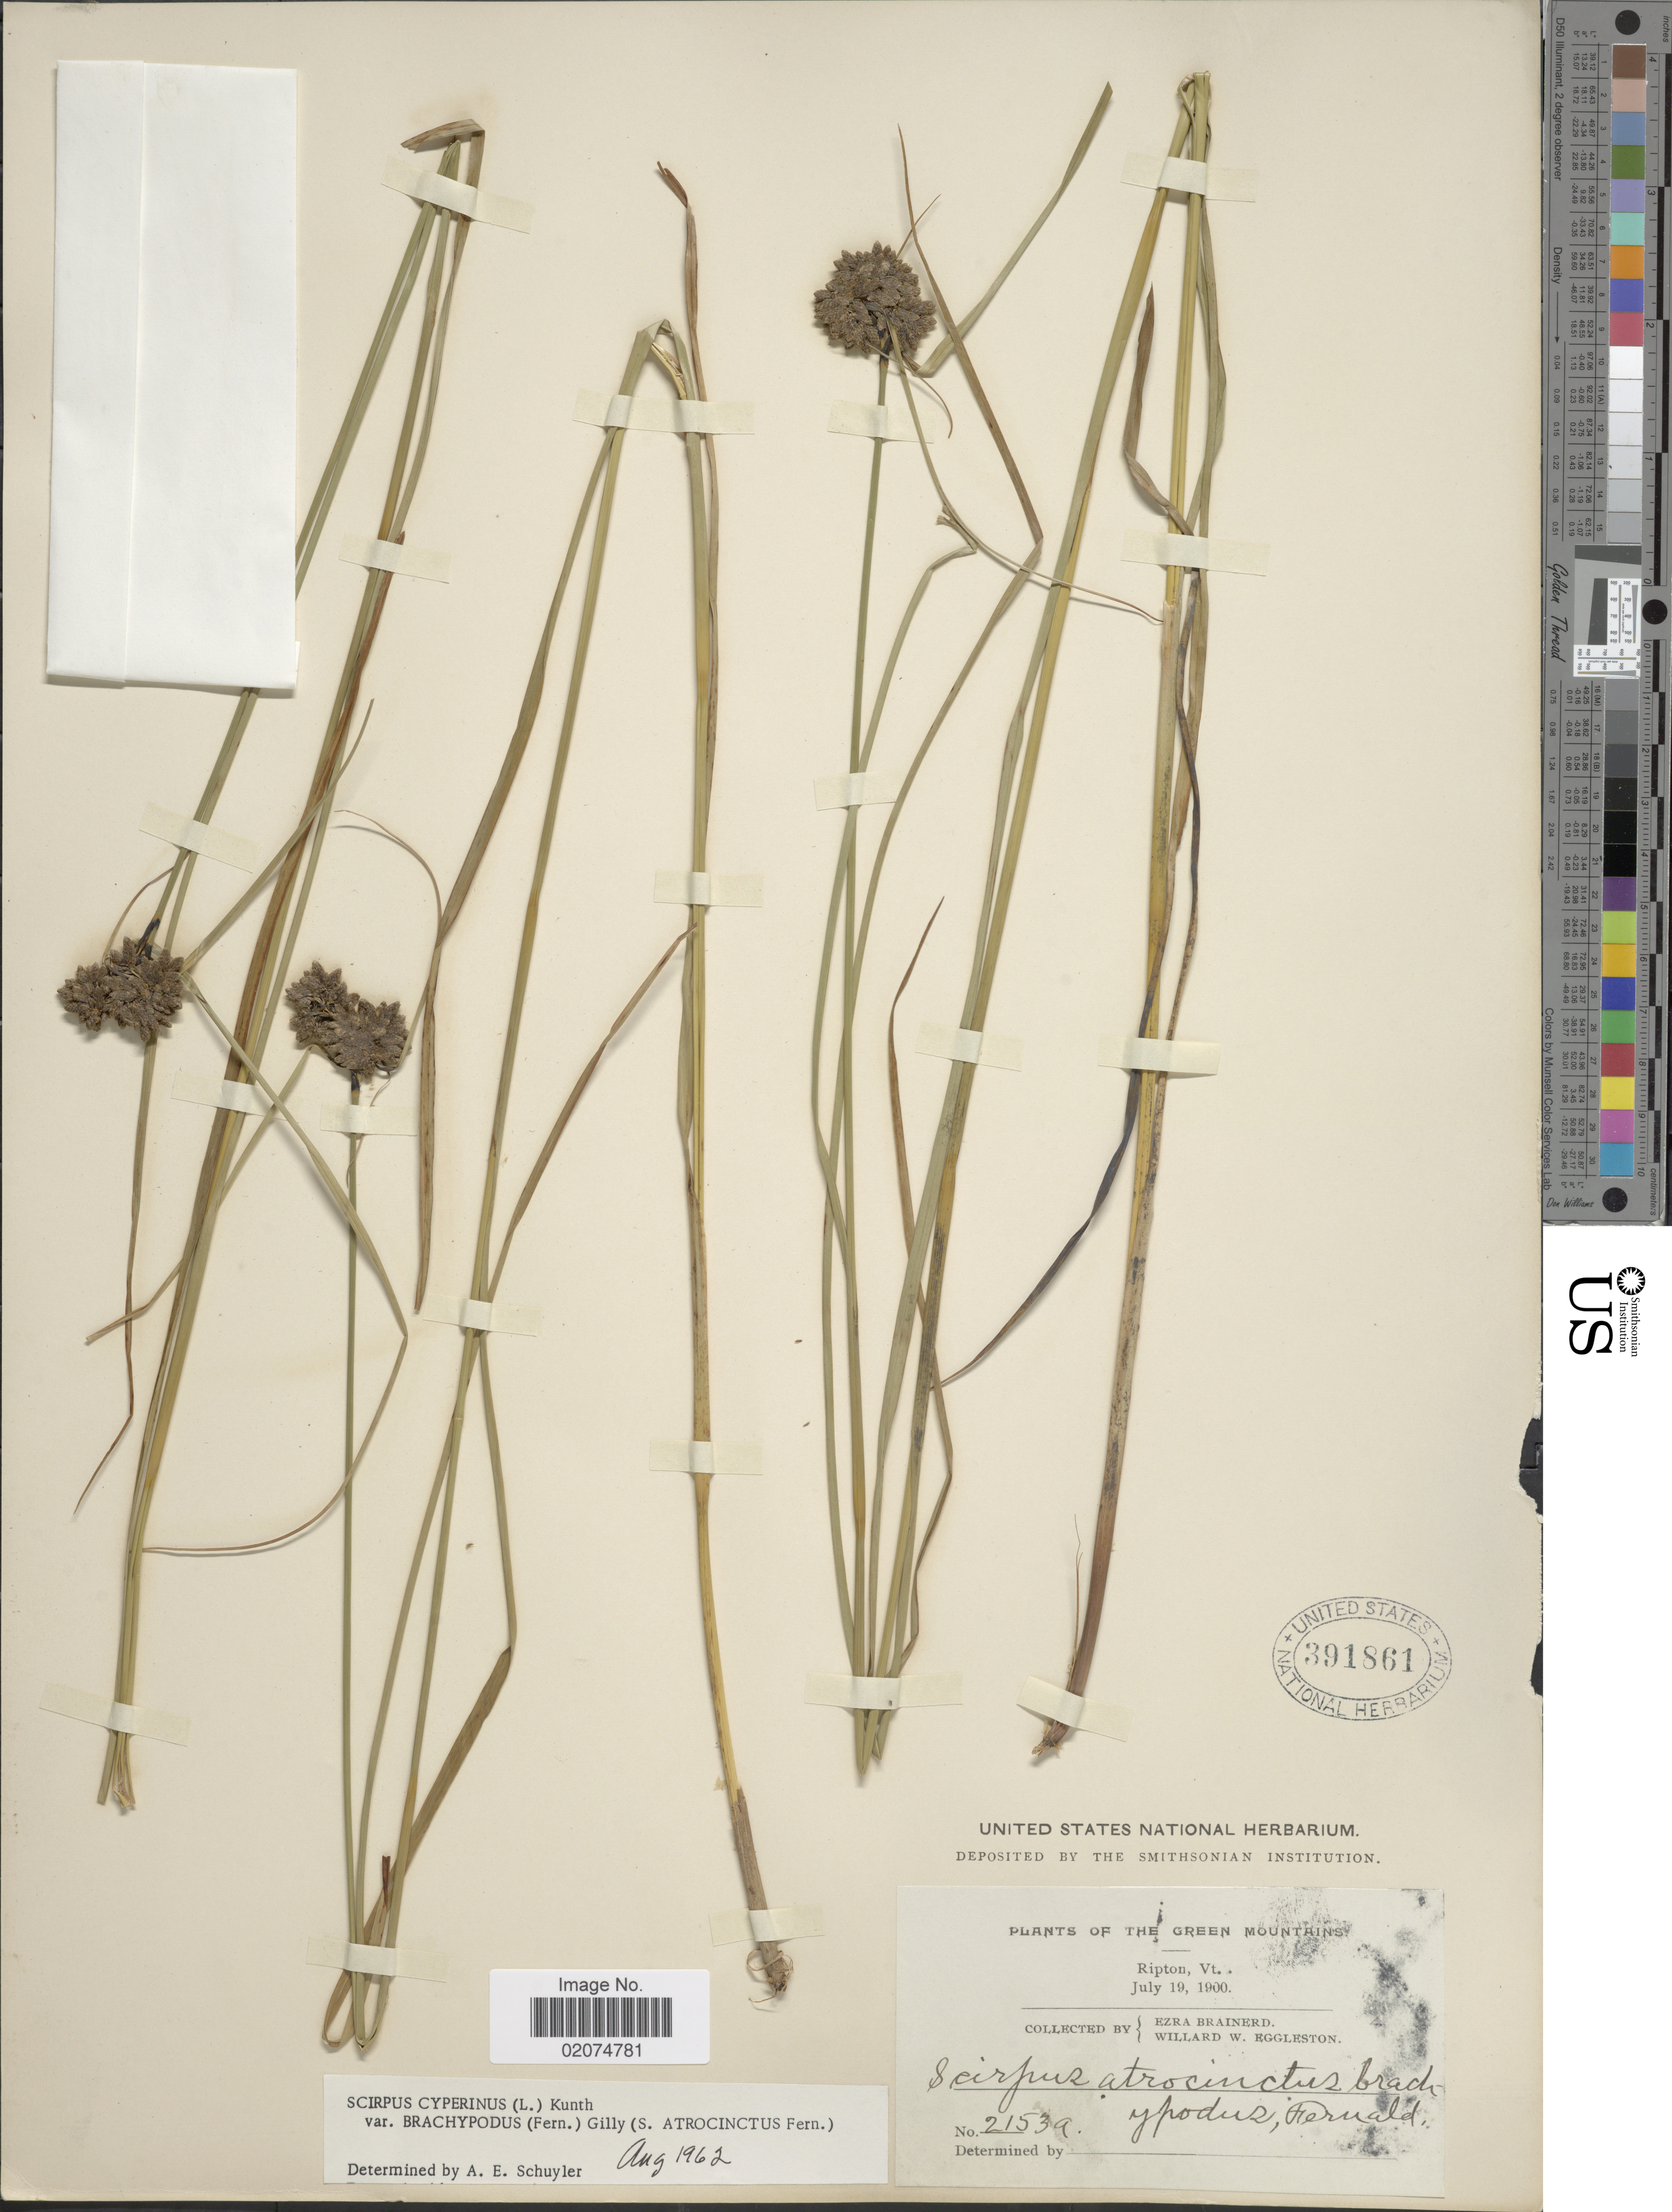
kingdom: Plantae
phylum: Tracheophyta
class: Liliopsida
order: Poales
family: Cyperaceae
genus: Scirpus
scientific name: Scirpus atrocinctus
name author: Fernald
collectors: E. Brainerd & W. W. Eggleston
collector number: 2153a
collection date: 1900-07-19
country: United States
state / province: Vermont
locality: Green Mountains, Ripton, Vt.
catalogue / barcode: US 391861